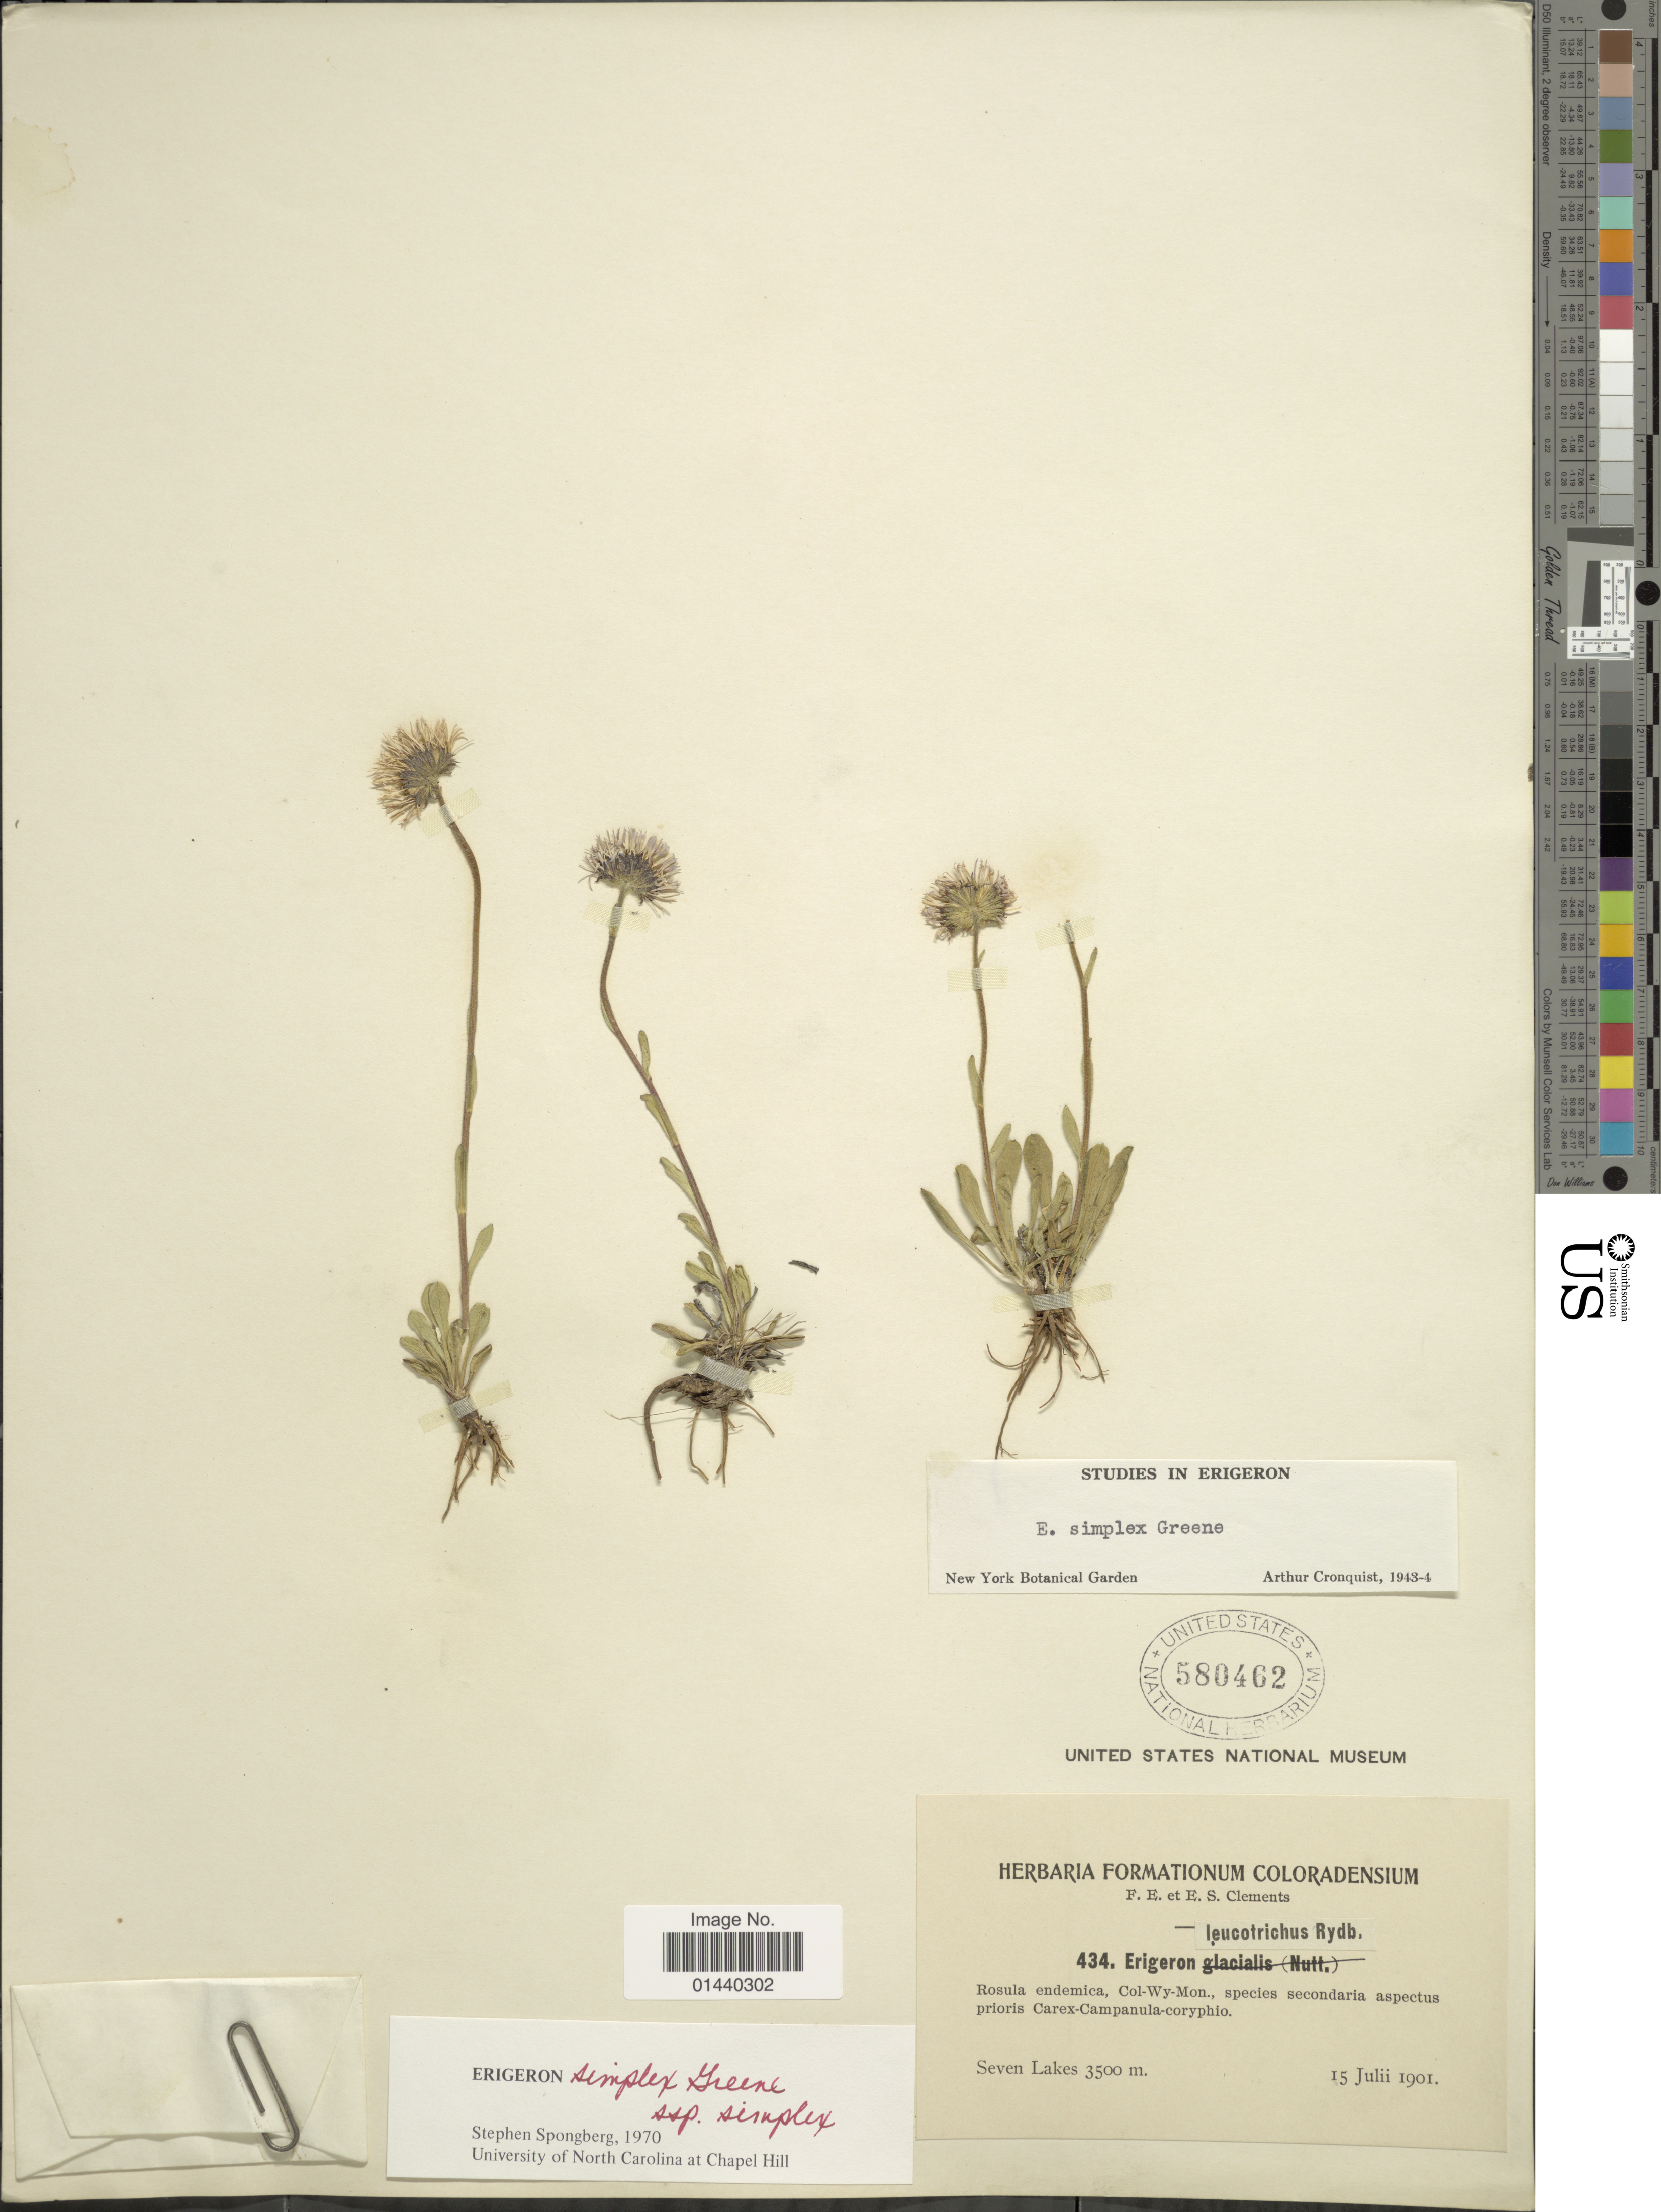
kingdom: Plantae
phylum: Tracheophyta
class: Magnoliopsida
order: Asterales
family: Asteraceae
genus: Erigeron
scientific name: Erigeron simplex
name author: Greene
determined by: Cronquist, A. J.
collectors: F. E. Clements & E. S. Clements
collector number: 434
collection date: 1901-07-15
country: United States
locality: Seven Lakes.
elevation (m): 3500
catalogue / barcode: US 580462